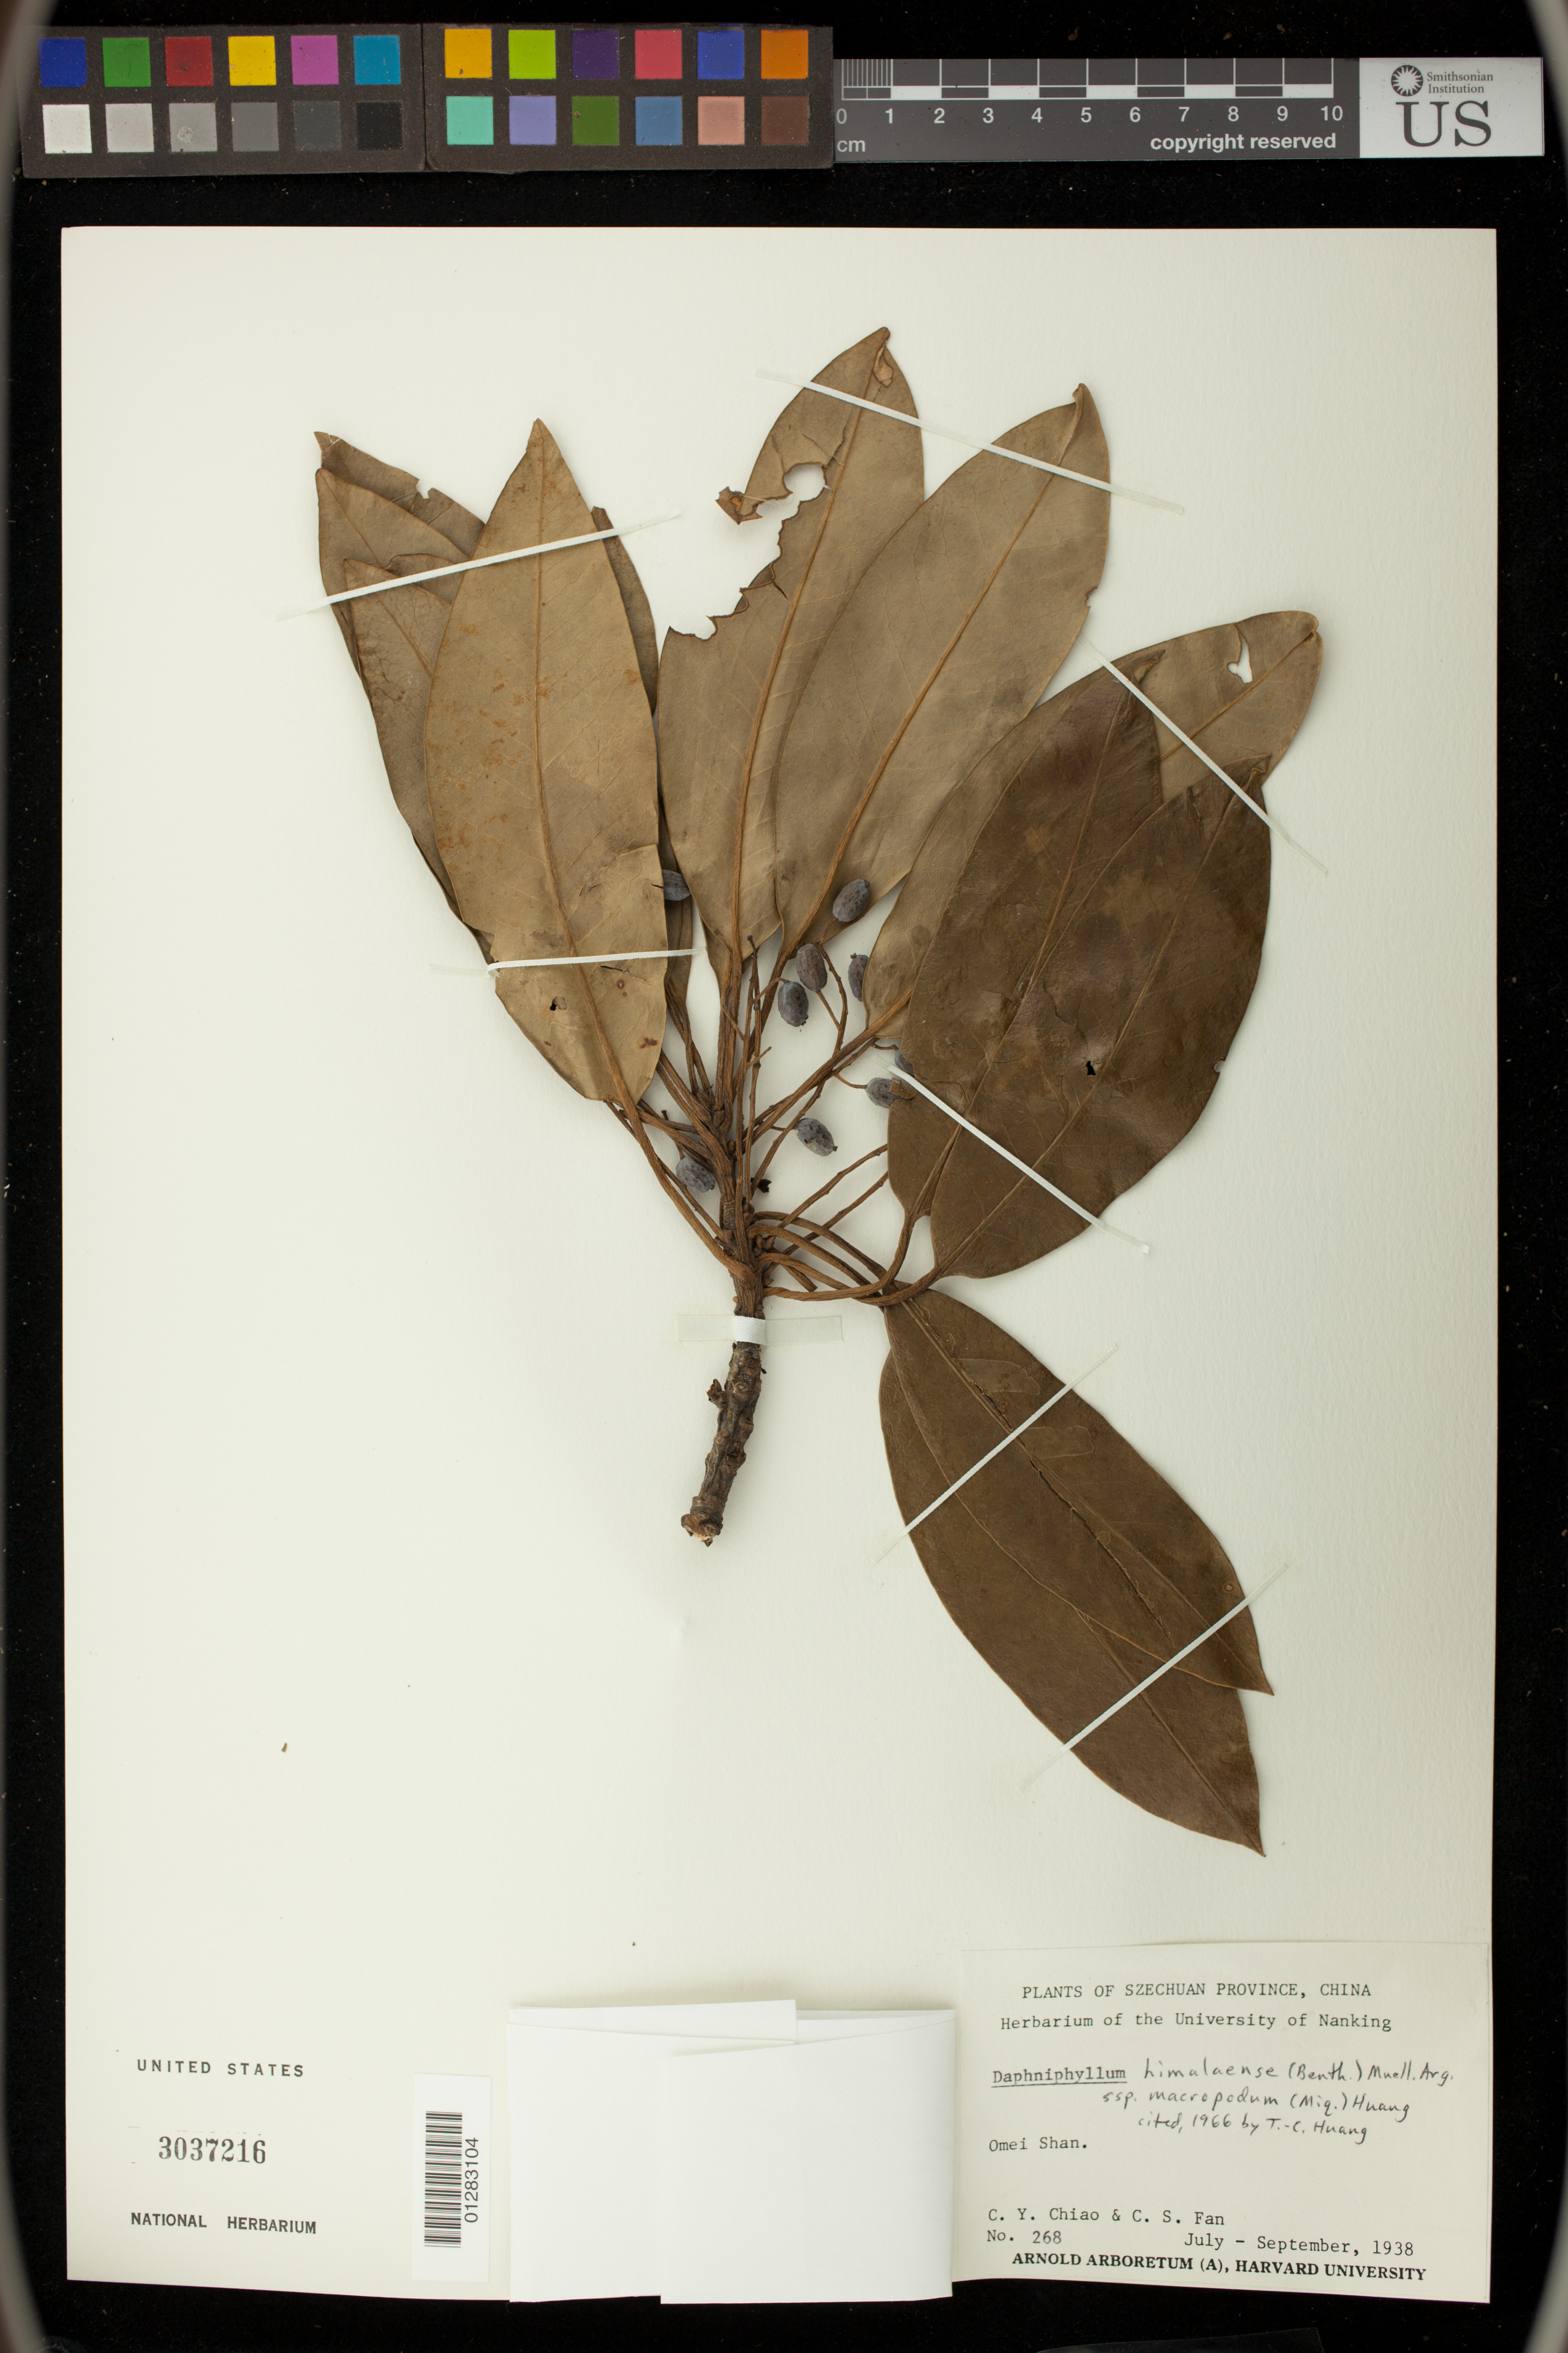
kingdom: Plantae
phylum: Tracheophyta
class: Magnoliopsida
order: Saxifragales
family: Daphniphyllaceae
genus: Daphniphyllum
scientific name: Daphniphyllum himalayense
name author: (Benth.) Müll. Arg.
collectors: C. Y. Chiao & C. S. Fan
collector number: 268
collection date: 1938-07/1938-09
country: China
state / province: Sichuan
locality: Omei Shan: Mount Omei, Szechwan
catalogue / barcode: US 3037216